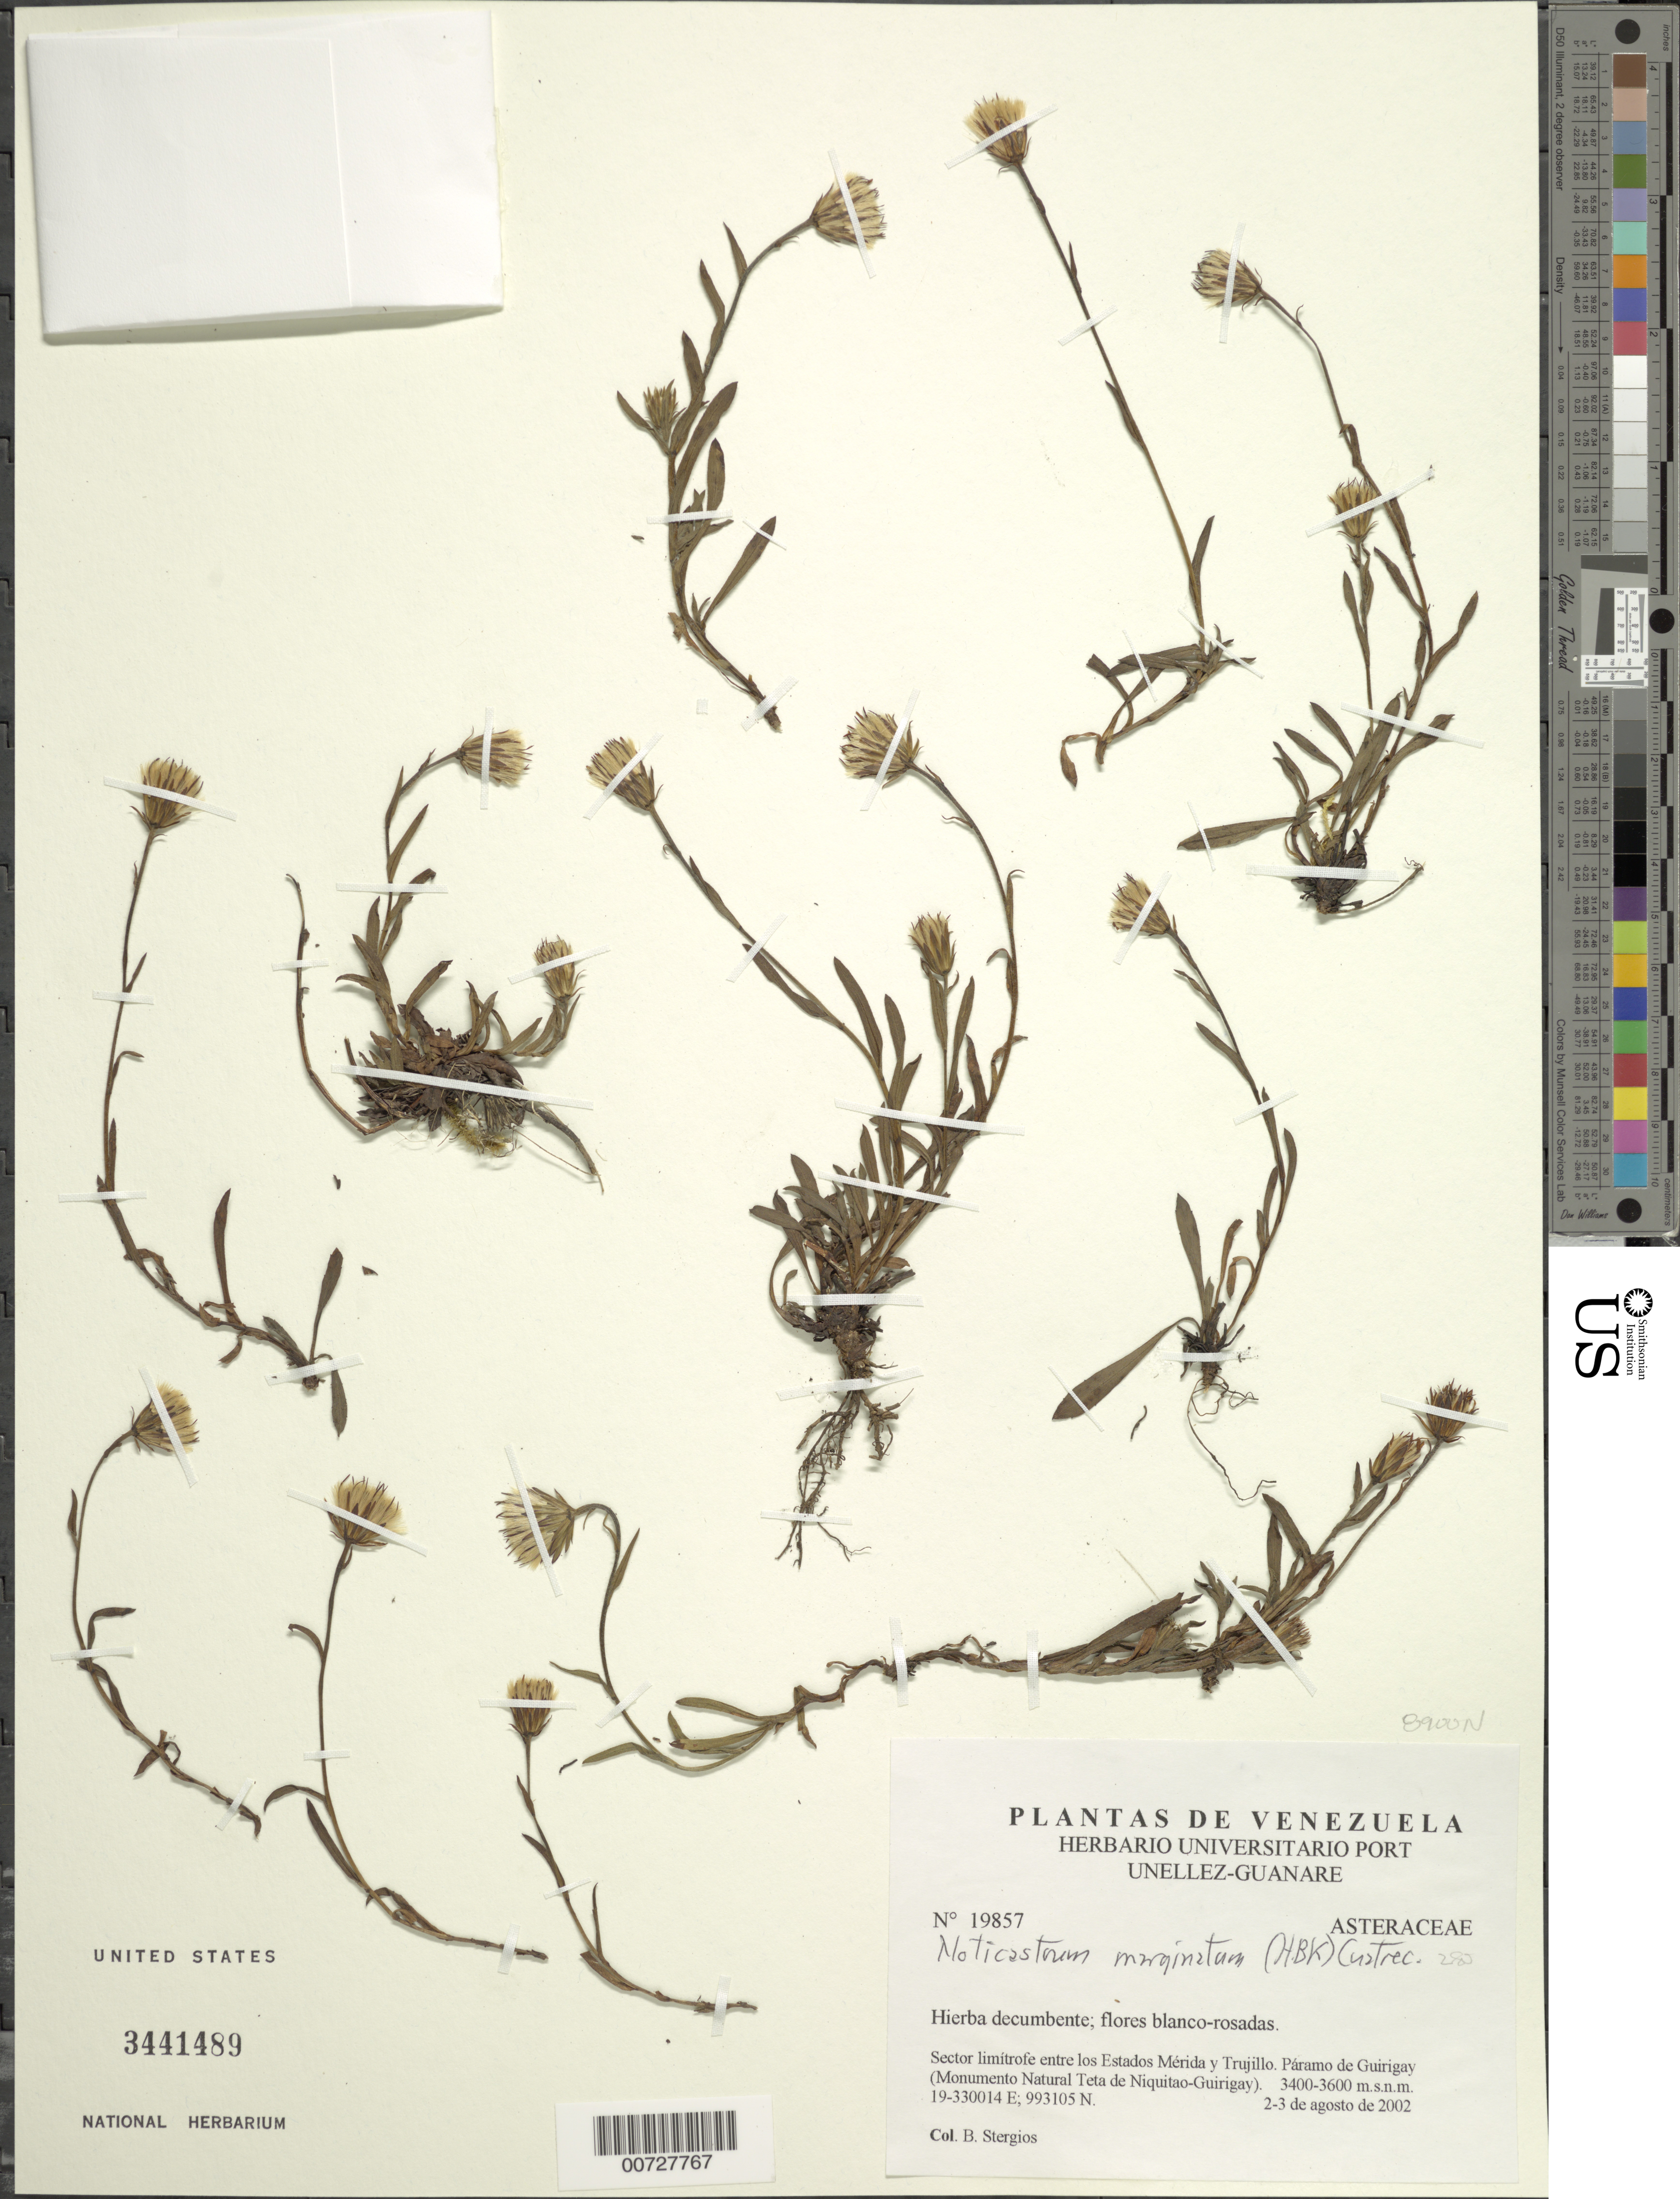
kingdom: Plantae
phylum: Tracheophyta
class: Magnoliopsida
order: Asterales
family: Asteraceae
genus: Noticastrum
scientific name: Noticastrum marginatum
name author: (Kunth) Cuatrec.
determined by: Robinson, Harold E., (US)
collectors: B. G. Stergios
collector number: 19857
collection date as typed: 02 Aug 2002 to 03 Aug 2002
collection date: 2002-08-02/2002-08-03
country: Venezuela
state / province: Trujillo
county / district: Boconó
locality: Páramo de Guirigay (Monumento Natural Teta de Niquitao-Guirigay). Sector limítrofe entre los Estados Mérida y Trujillo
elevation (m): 3400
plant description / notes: PORT, US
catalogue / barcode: US 3441489